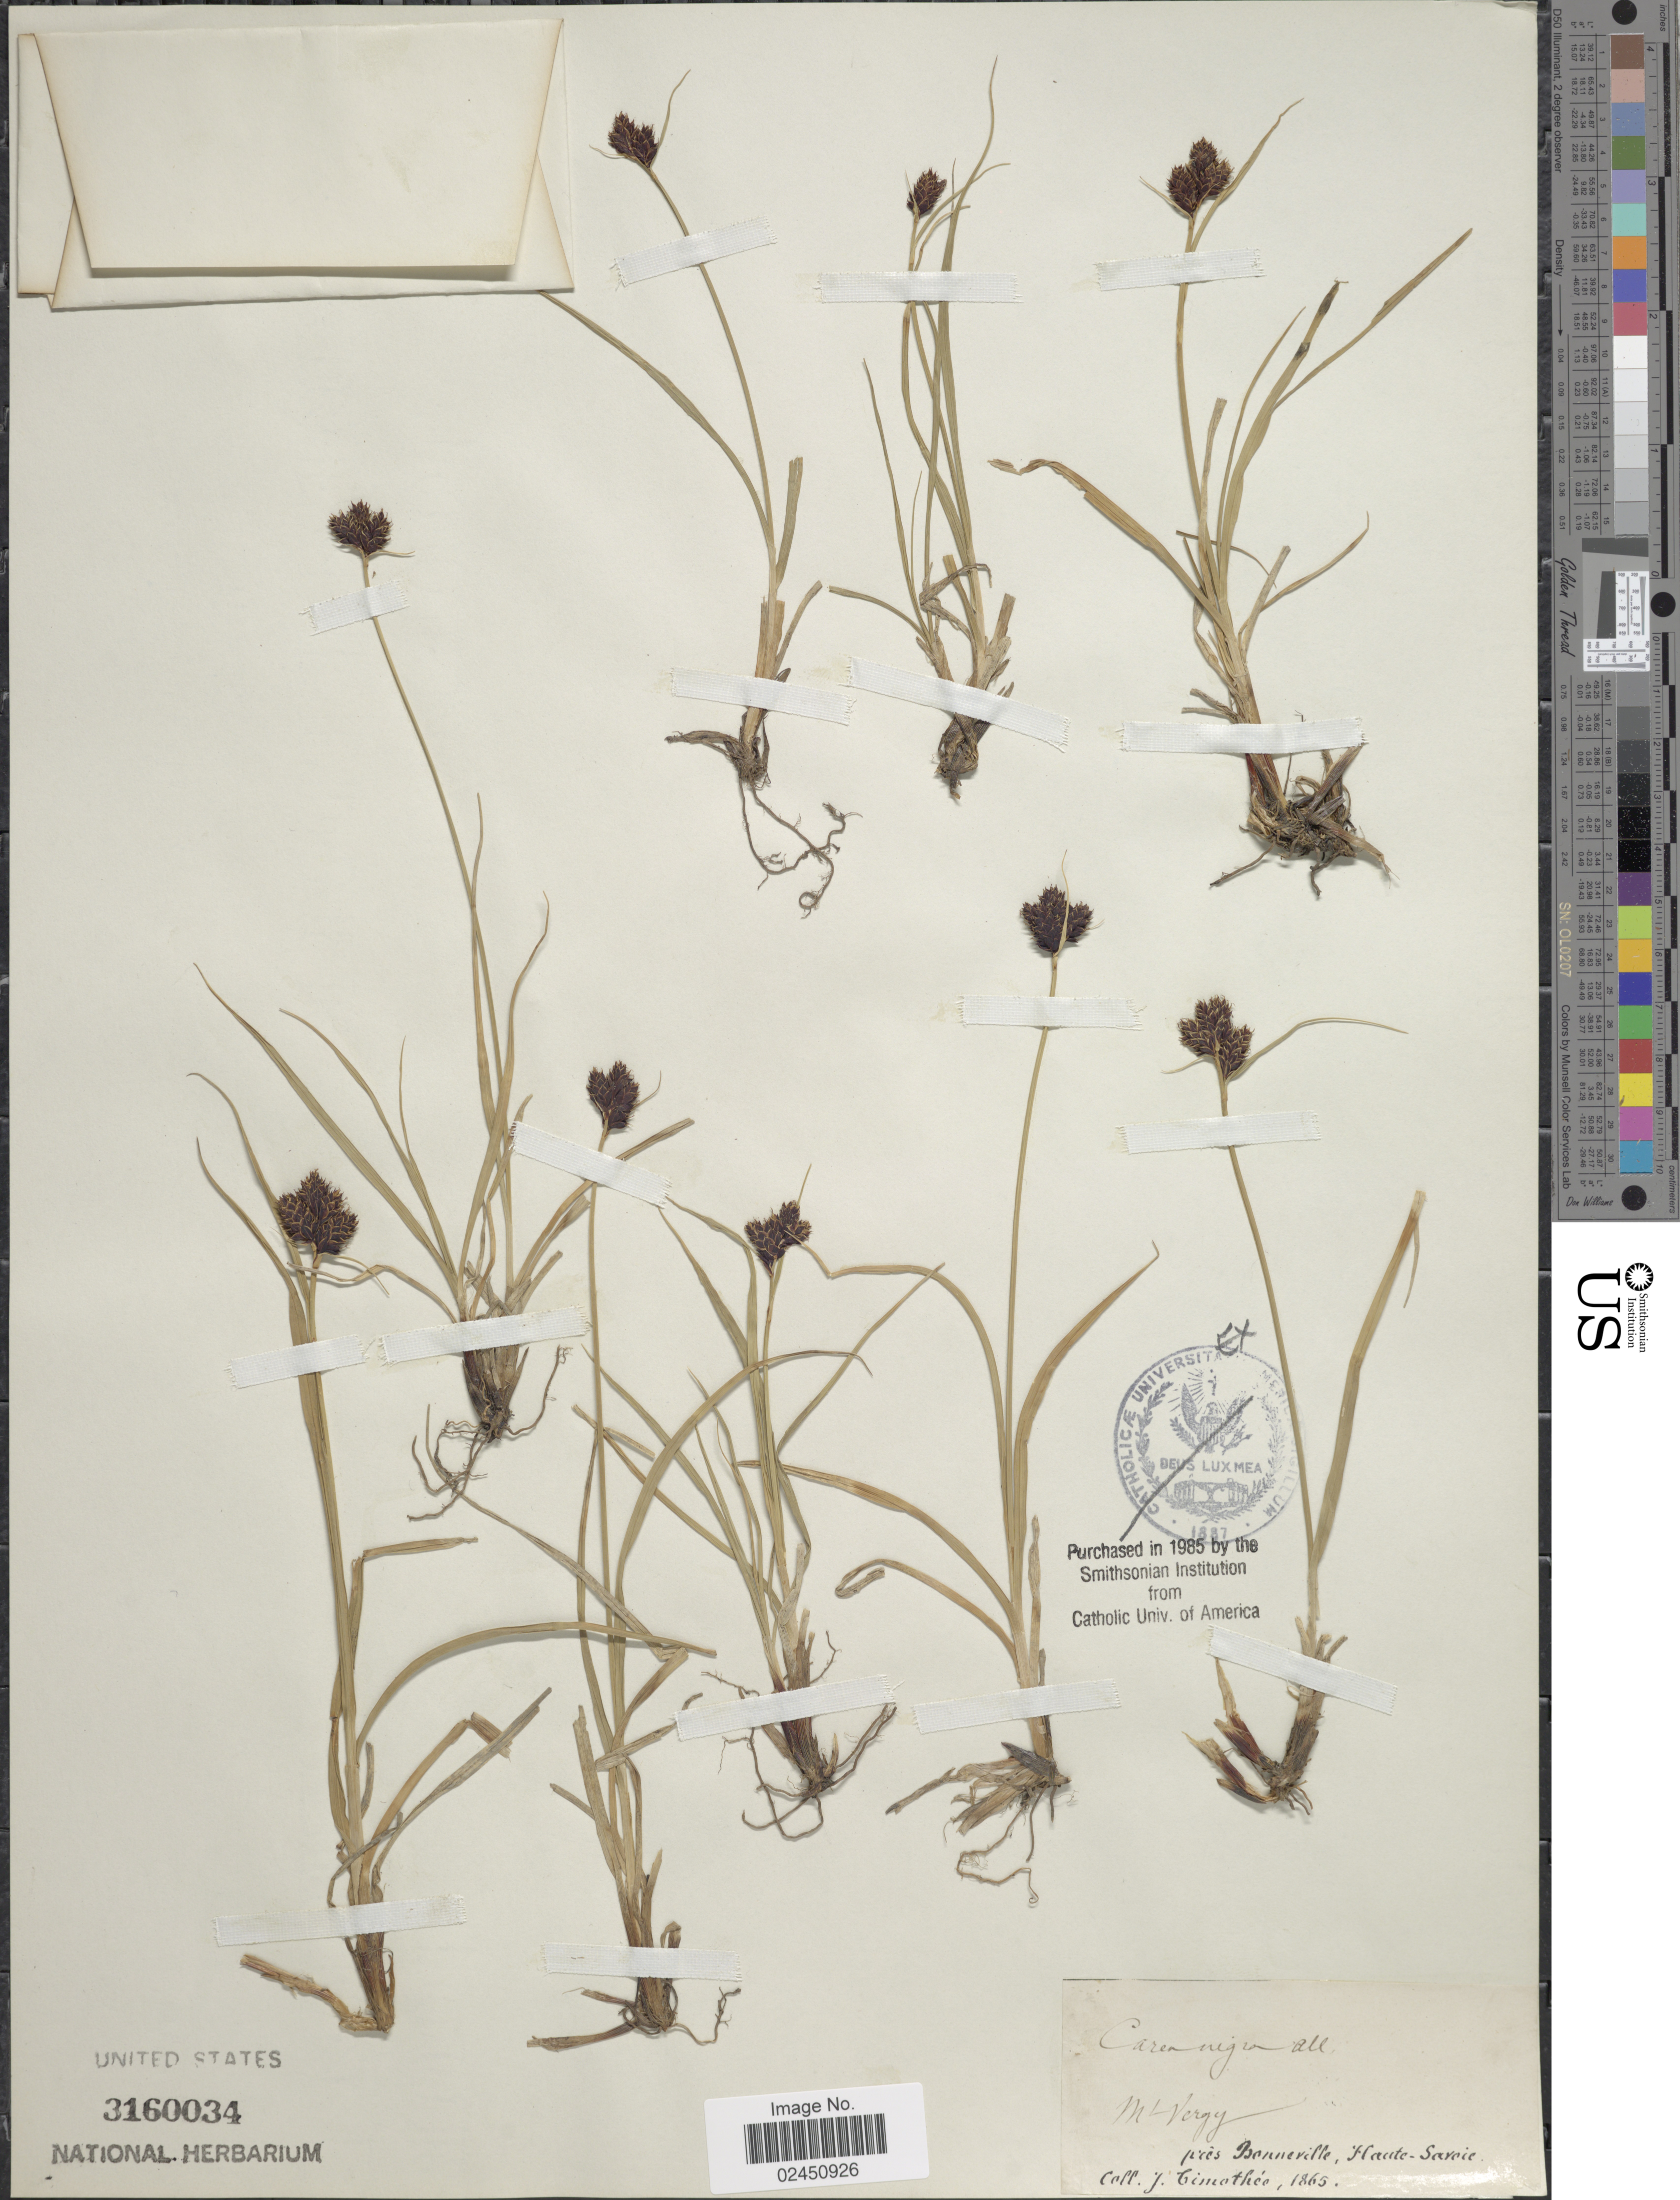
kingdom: Plantae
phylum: Tracheophyta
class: Liliopsida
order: Poales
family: Cyperaceae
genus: Carex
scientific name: Carex parviflora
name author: Host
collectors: J. Timothée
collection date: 1865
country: France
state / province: Auvergne-Rhône-Alpes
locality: Mt. Vergy, pres Bonneville, Haute-Savoie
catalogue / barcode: US 3160034